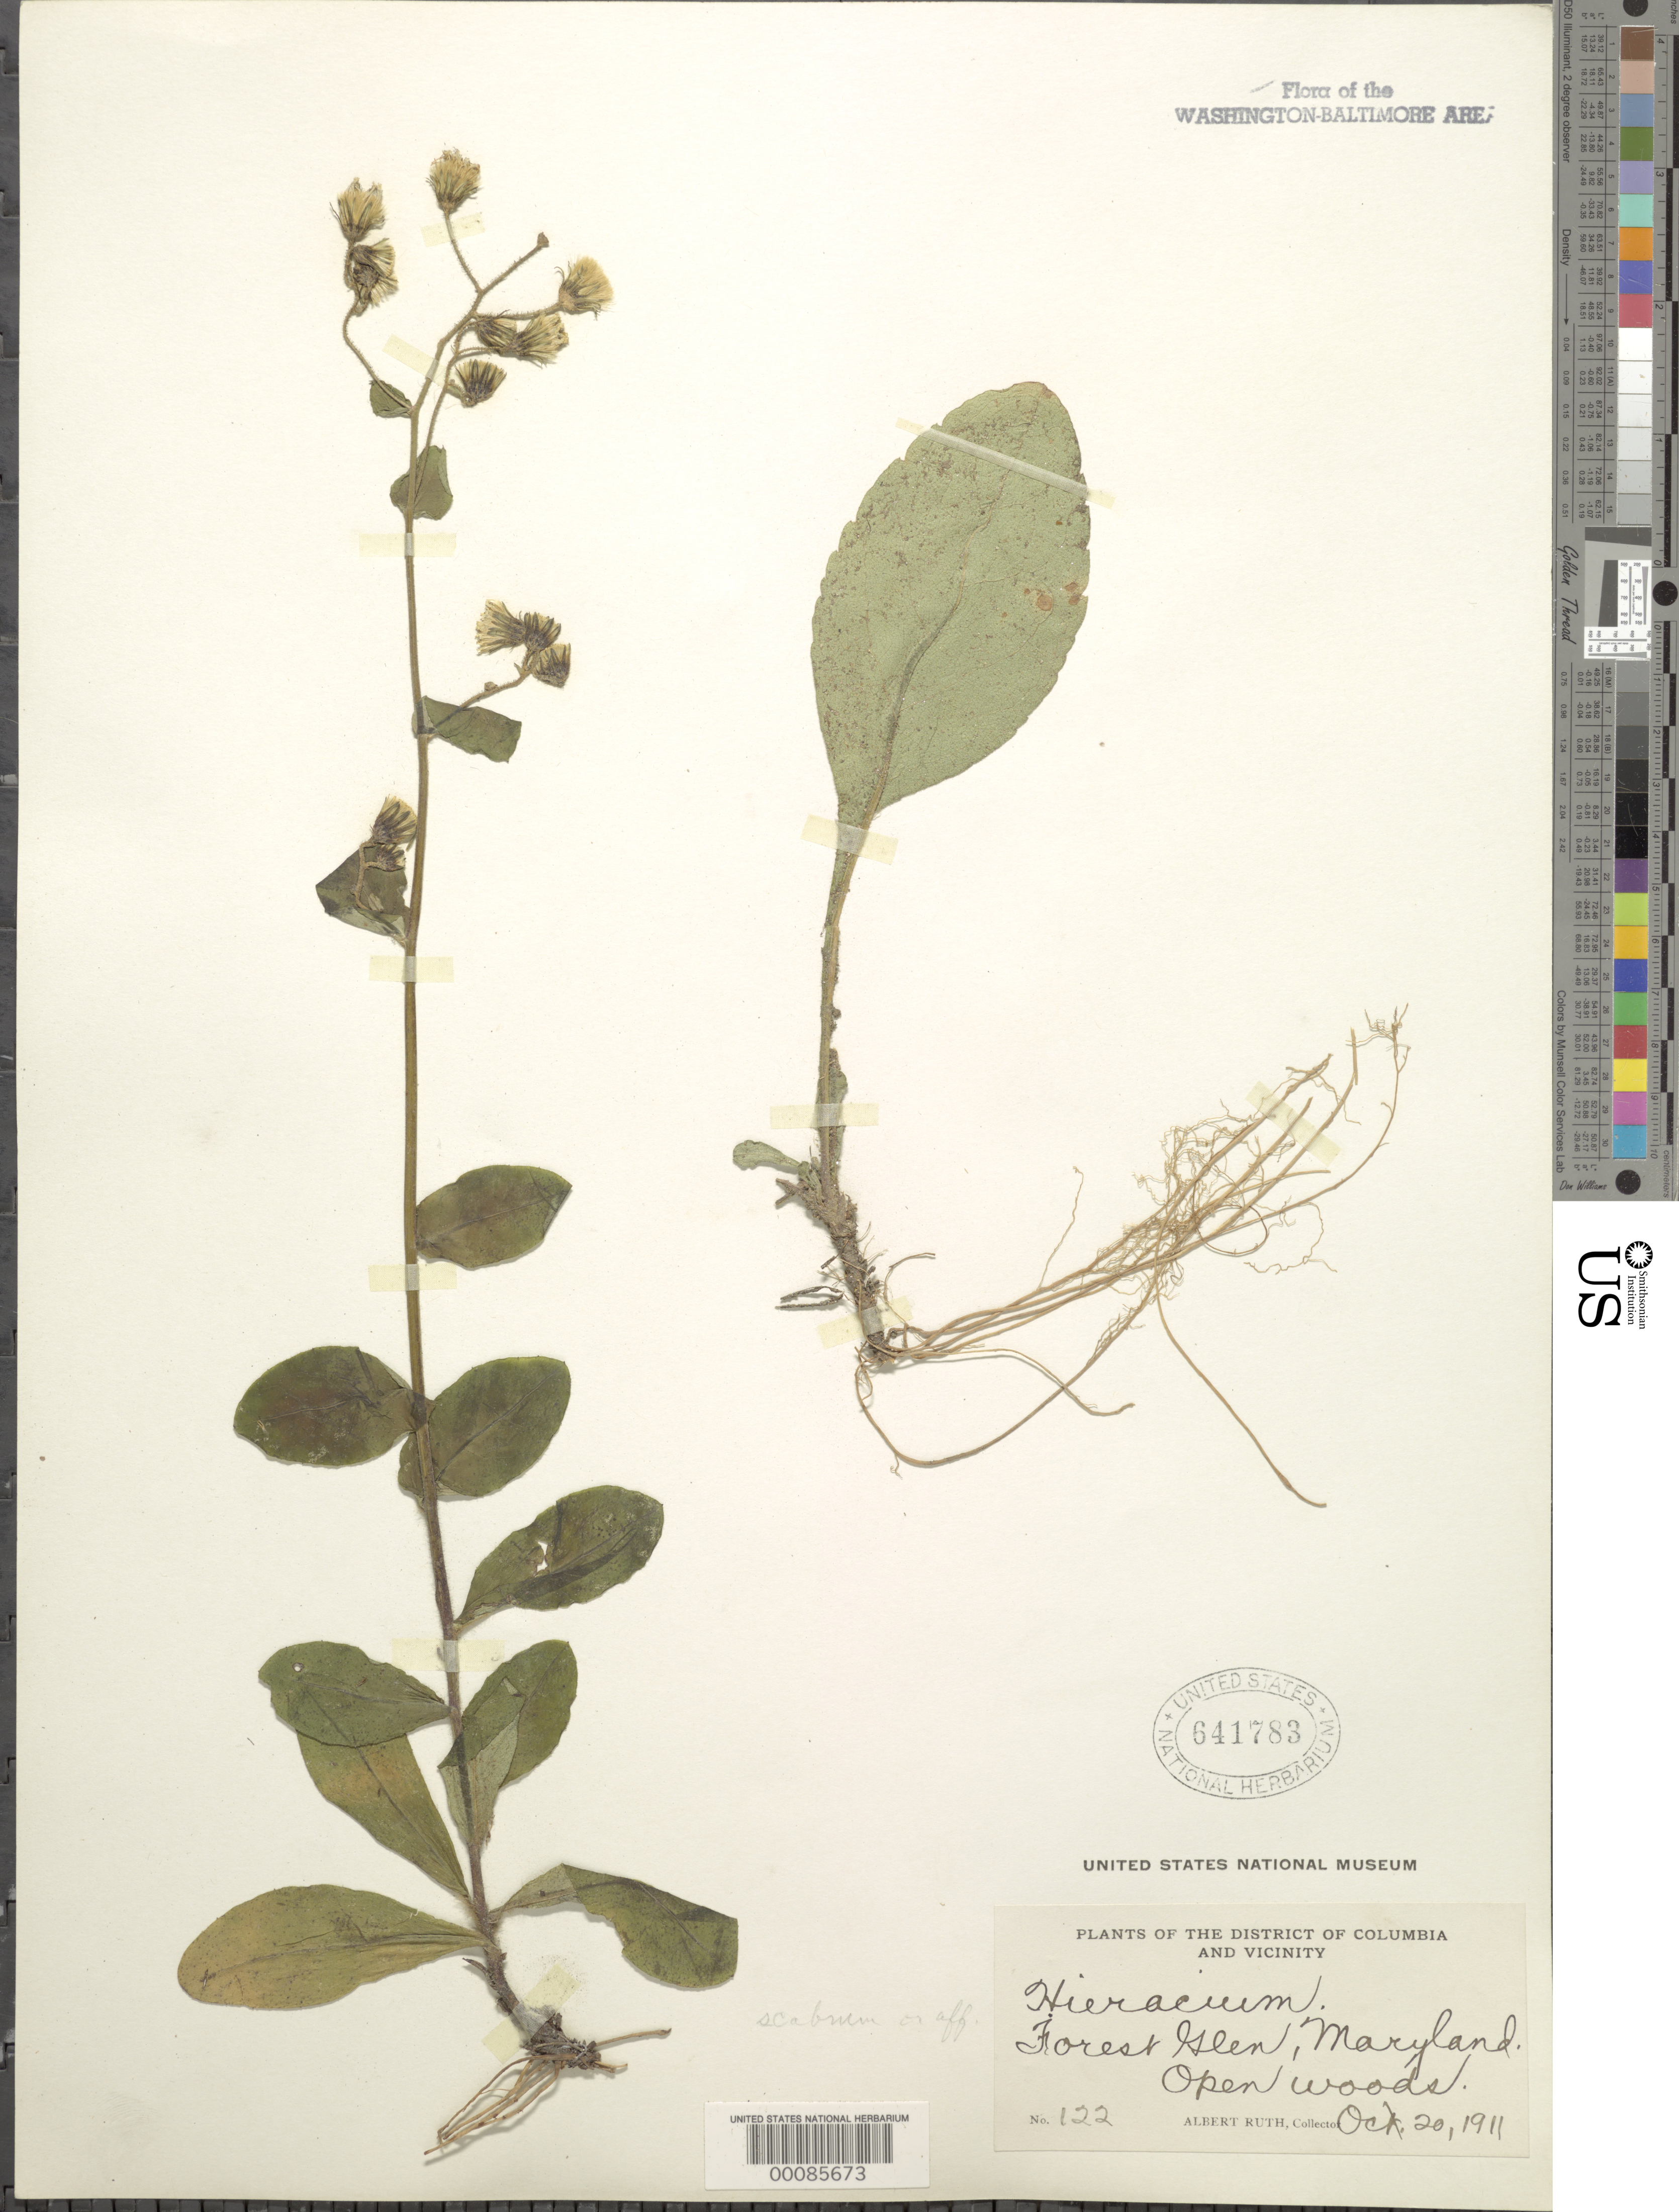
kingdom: Plantae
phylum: Tracheophyta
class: Magnoliopsida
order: Asterales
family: Asteraceae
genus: Pilosella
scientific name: Pilosella verruculata subsp. verruculata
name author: (Link) Soják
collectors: A. Ruth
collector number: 122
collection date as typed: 20 Oct 1911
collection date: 1911-10-20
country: United States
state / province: Maryland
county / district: Montgomery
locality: Forest Glen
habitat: Open woods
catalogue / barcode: US 641783